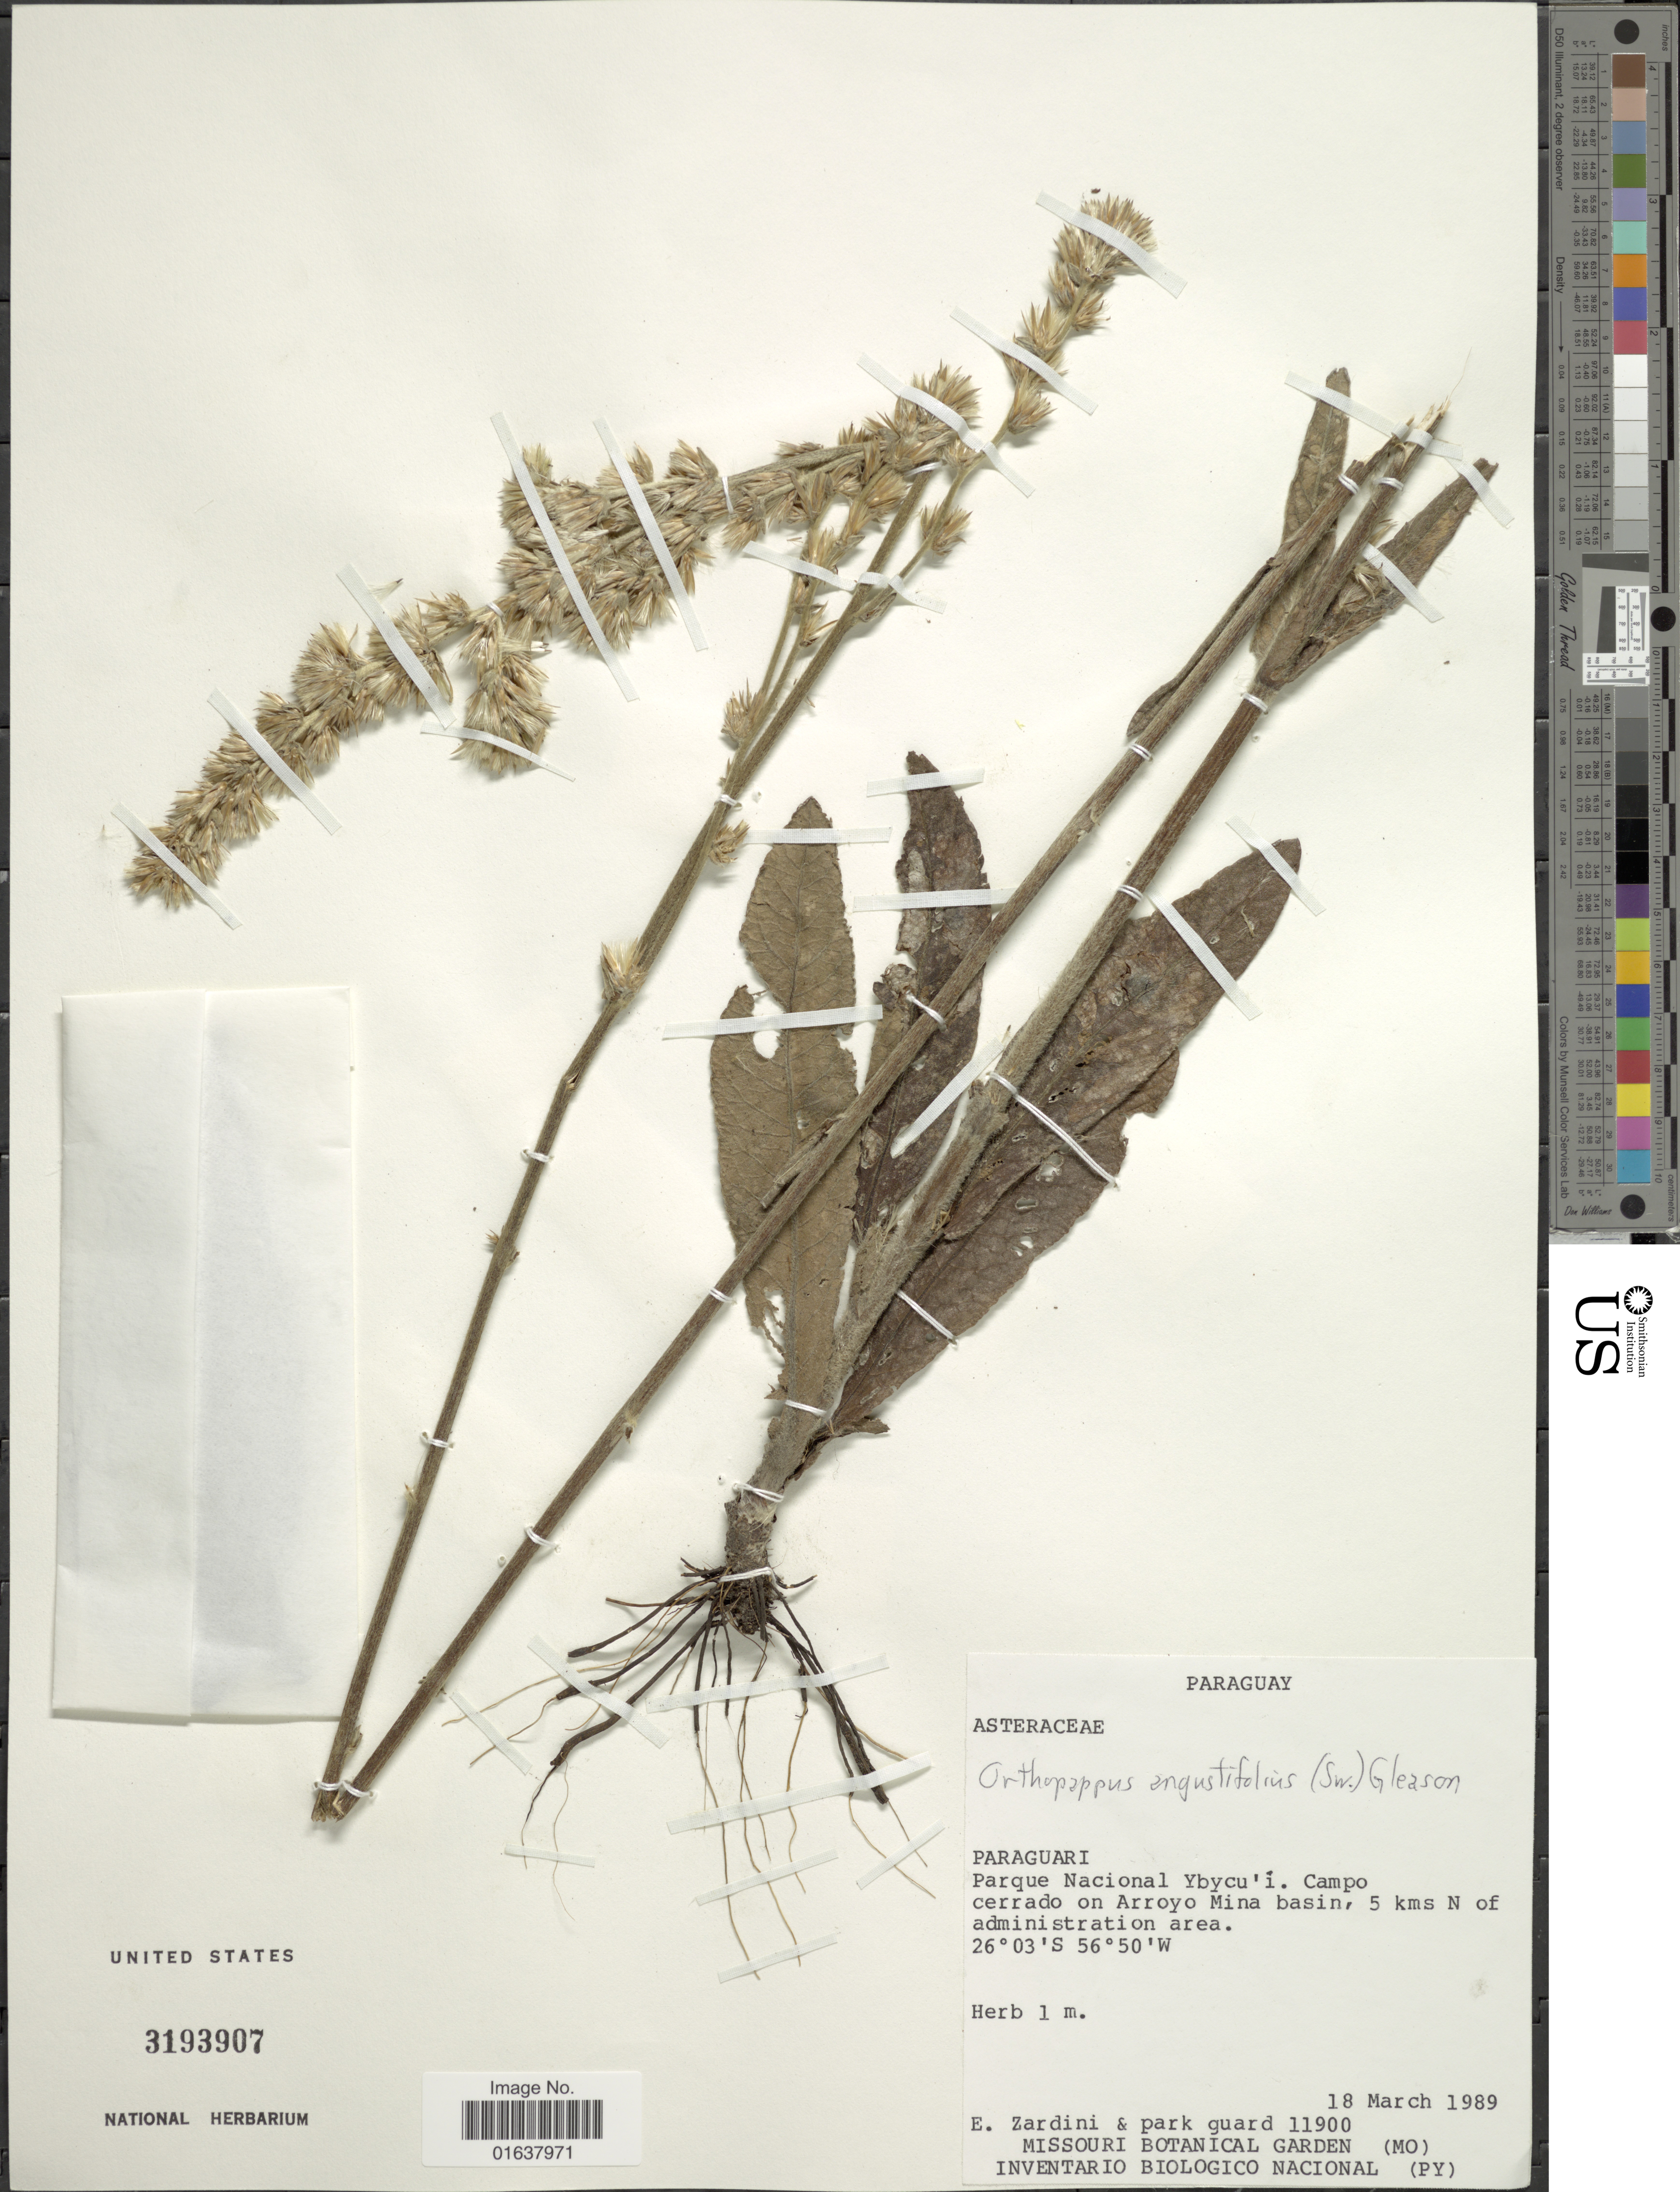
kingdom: Plantae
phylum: Tracheophyta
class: Magnoliopsida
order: Asterales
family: Asteraceae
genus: Orthopappus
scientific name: Orthopappus angustifolius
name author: (Sw.) Gleason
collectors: E. M. Zardini & Park guard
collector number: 11900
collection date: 1989-03-18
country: Paraguay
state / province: Paraguari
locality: Parque Nacional Ybycu ' i. Campo cerrado on Arroyo Mina basin, 5 kms N of administration area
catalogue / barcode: US 3193907